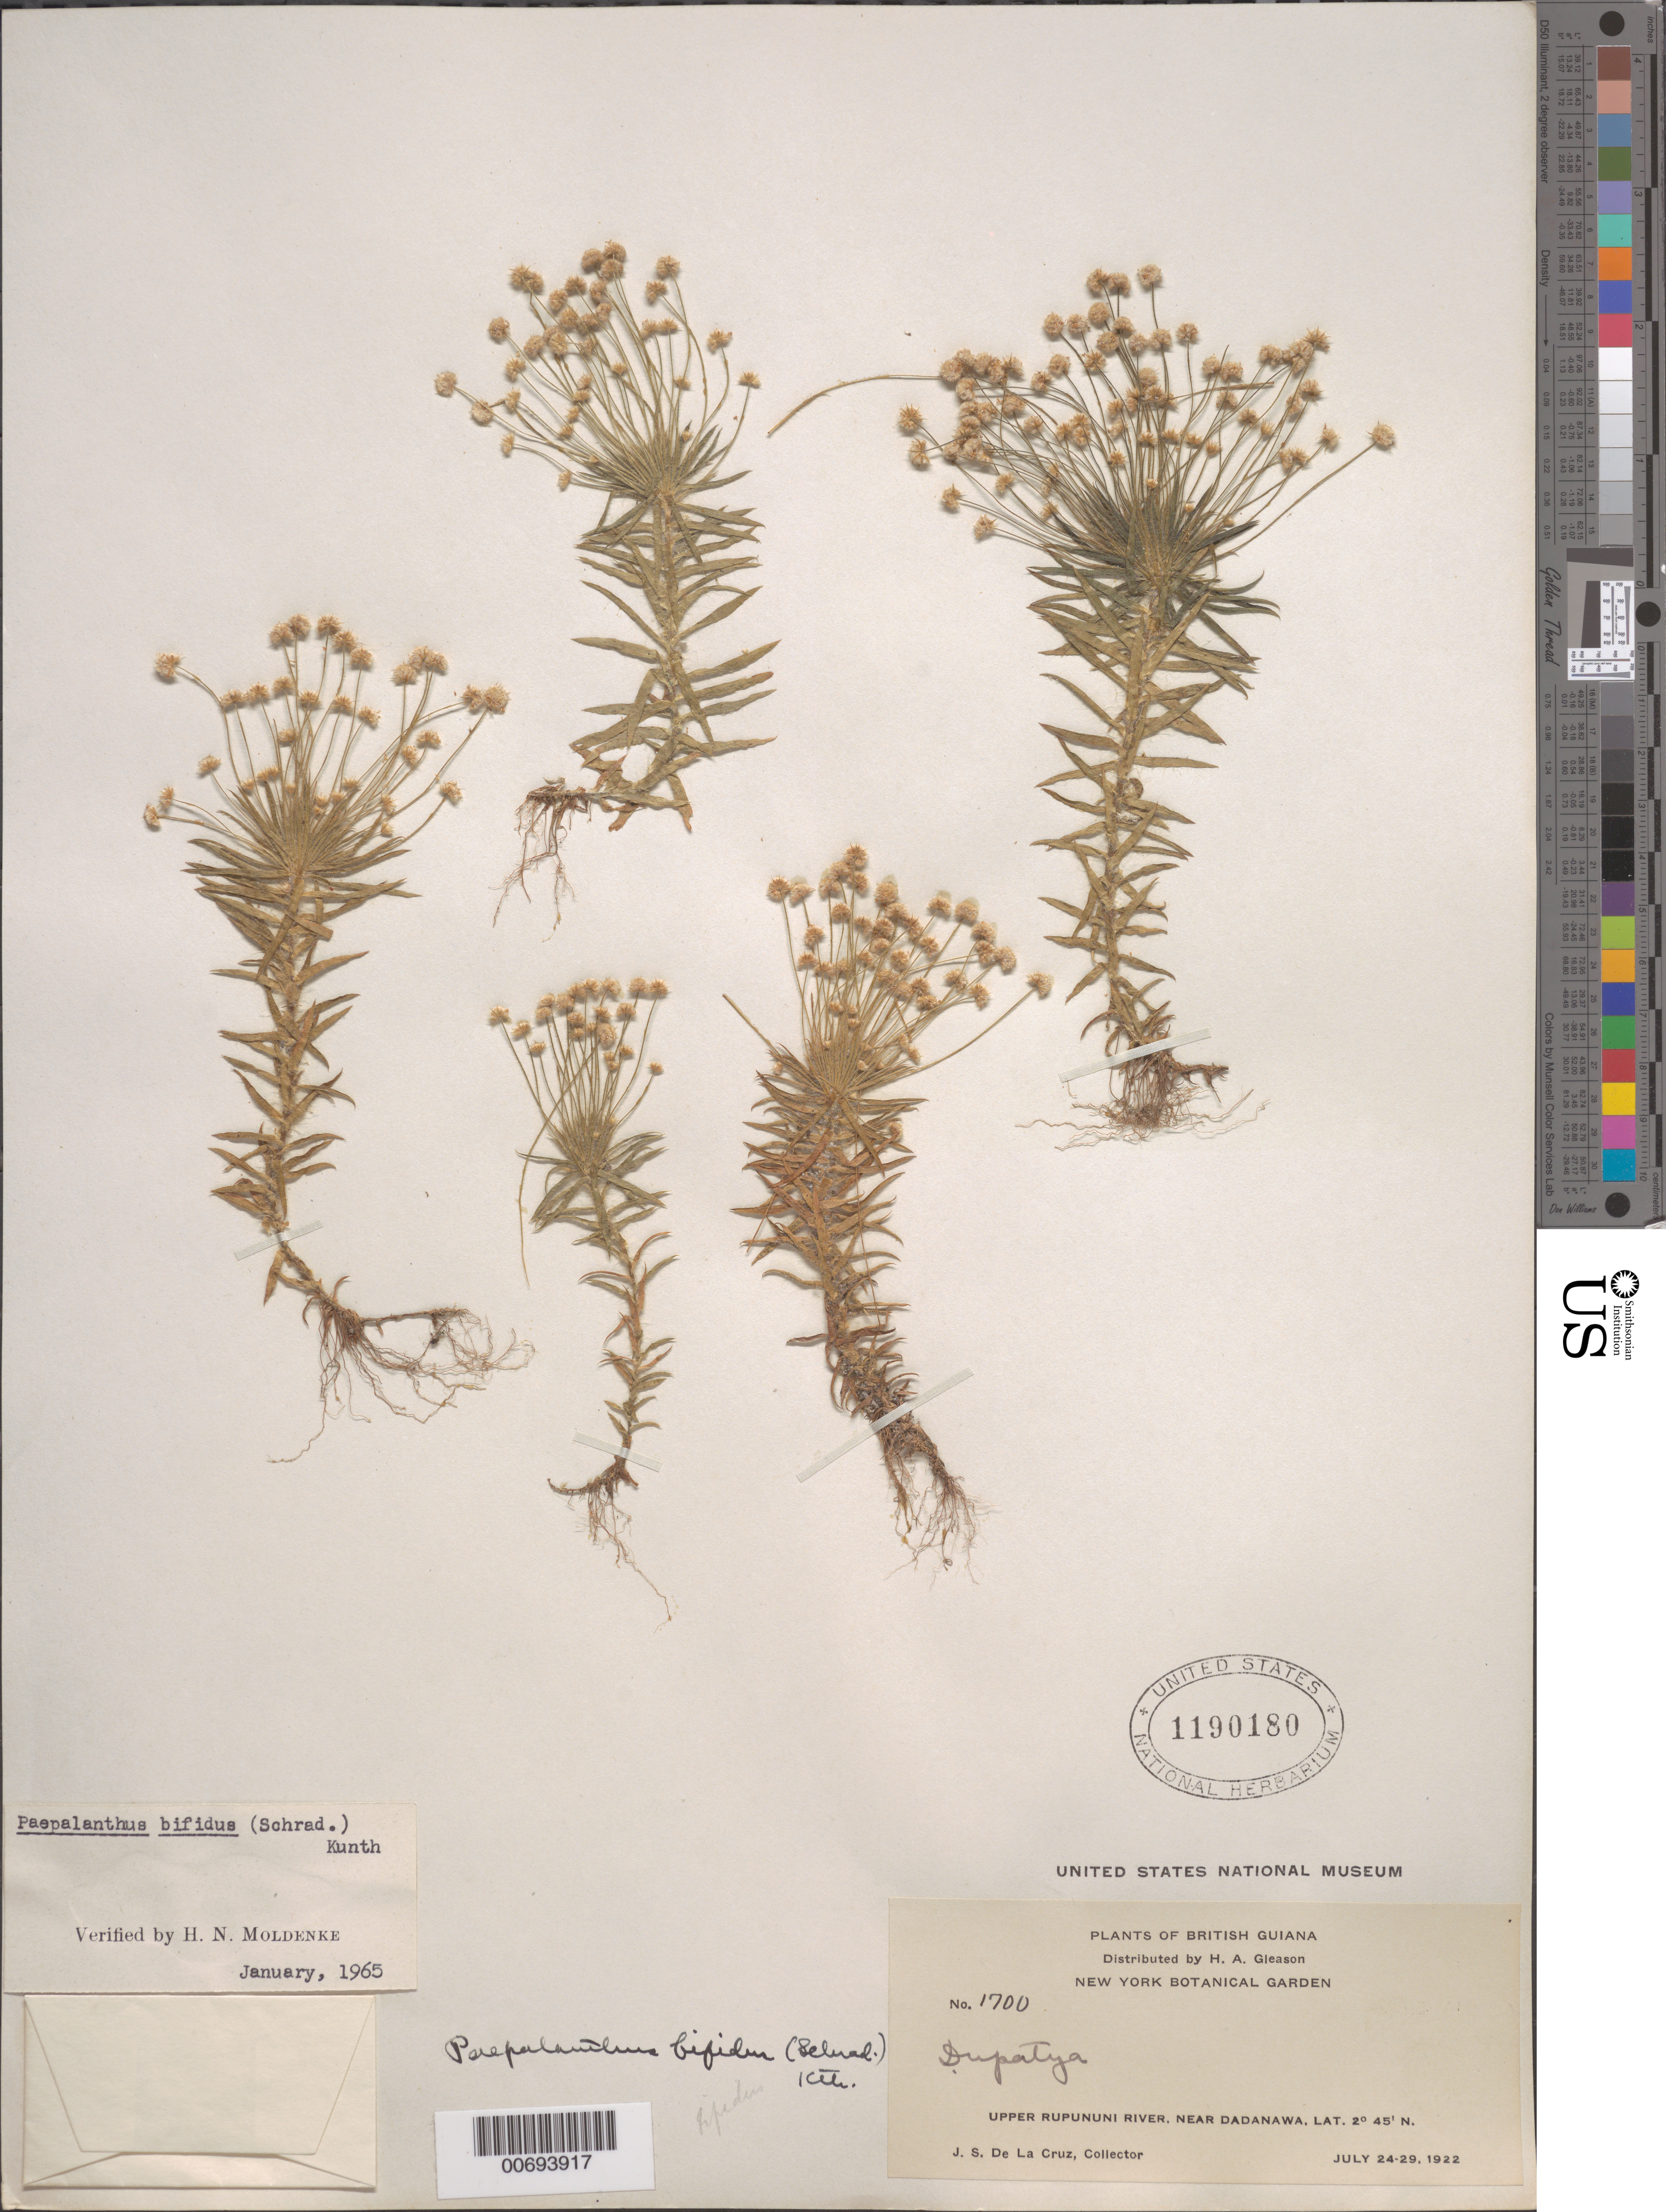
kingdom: Plantae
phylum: Tracheophyta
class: Liliopsida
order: Poales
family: Eriocaulaceae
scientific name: Giuliettia bifida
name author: (Schrad.) Andrino & Sano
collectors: J. S. de la Cruz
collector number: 1700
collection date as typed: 24-Jul-22 to 29-Jul-22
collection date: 1922-07-24/1922-07-29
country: Guyana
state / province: U. Takutu-U. Essequibo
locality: Dadanawa, near, upper Rupununi R.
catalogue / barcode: US 1190180